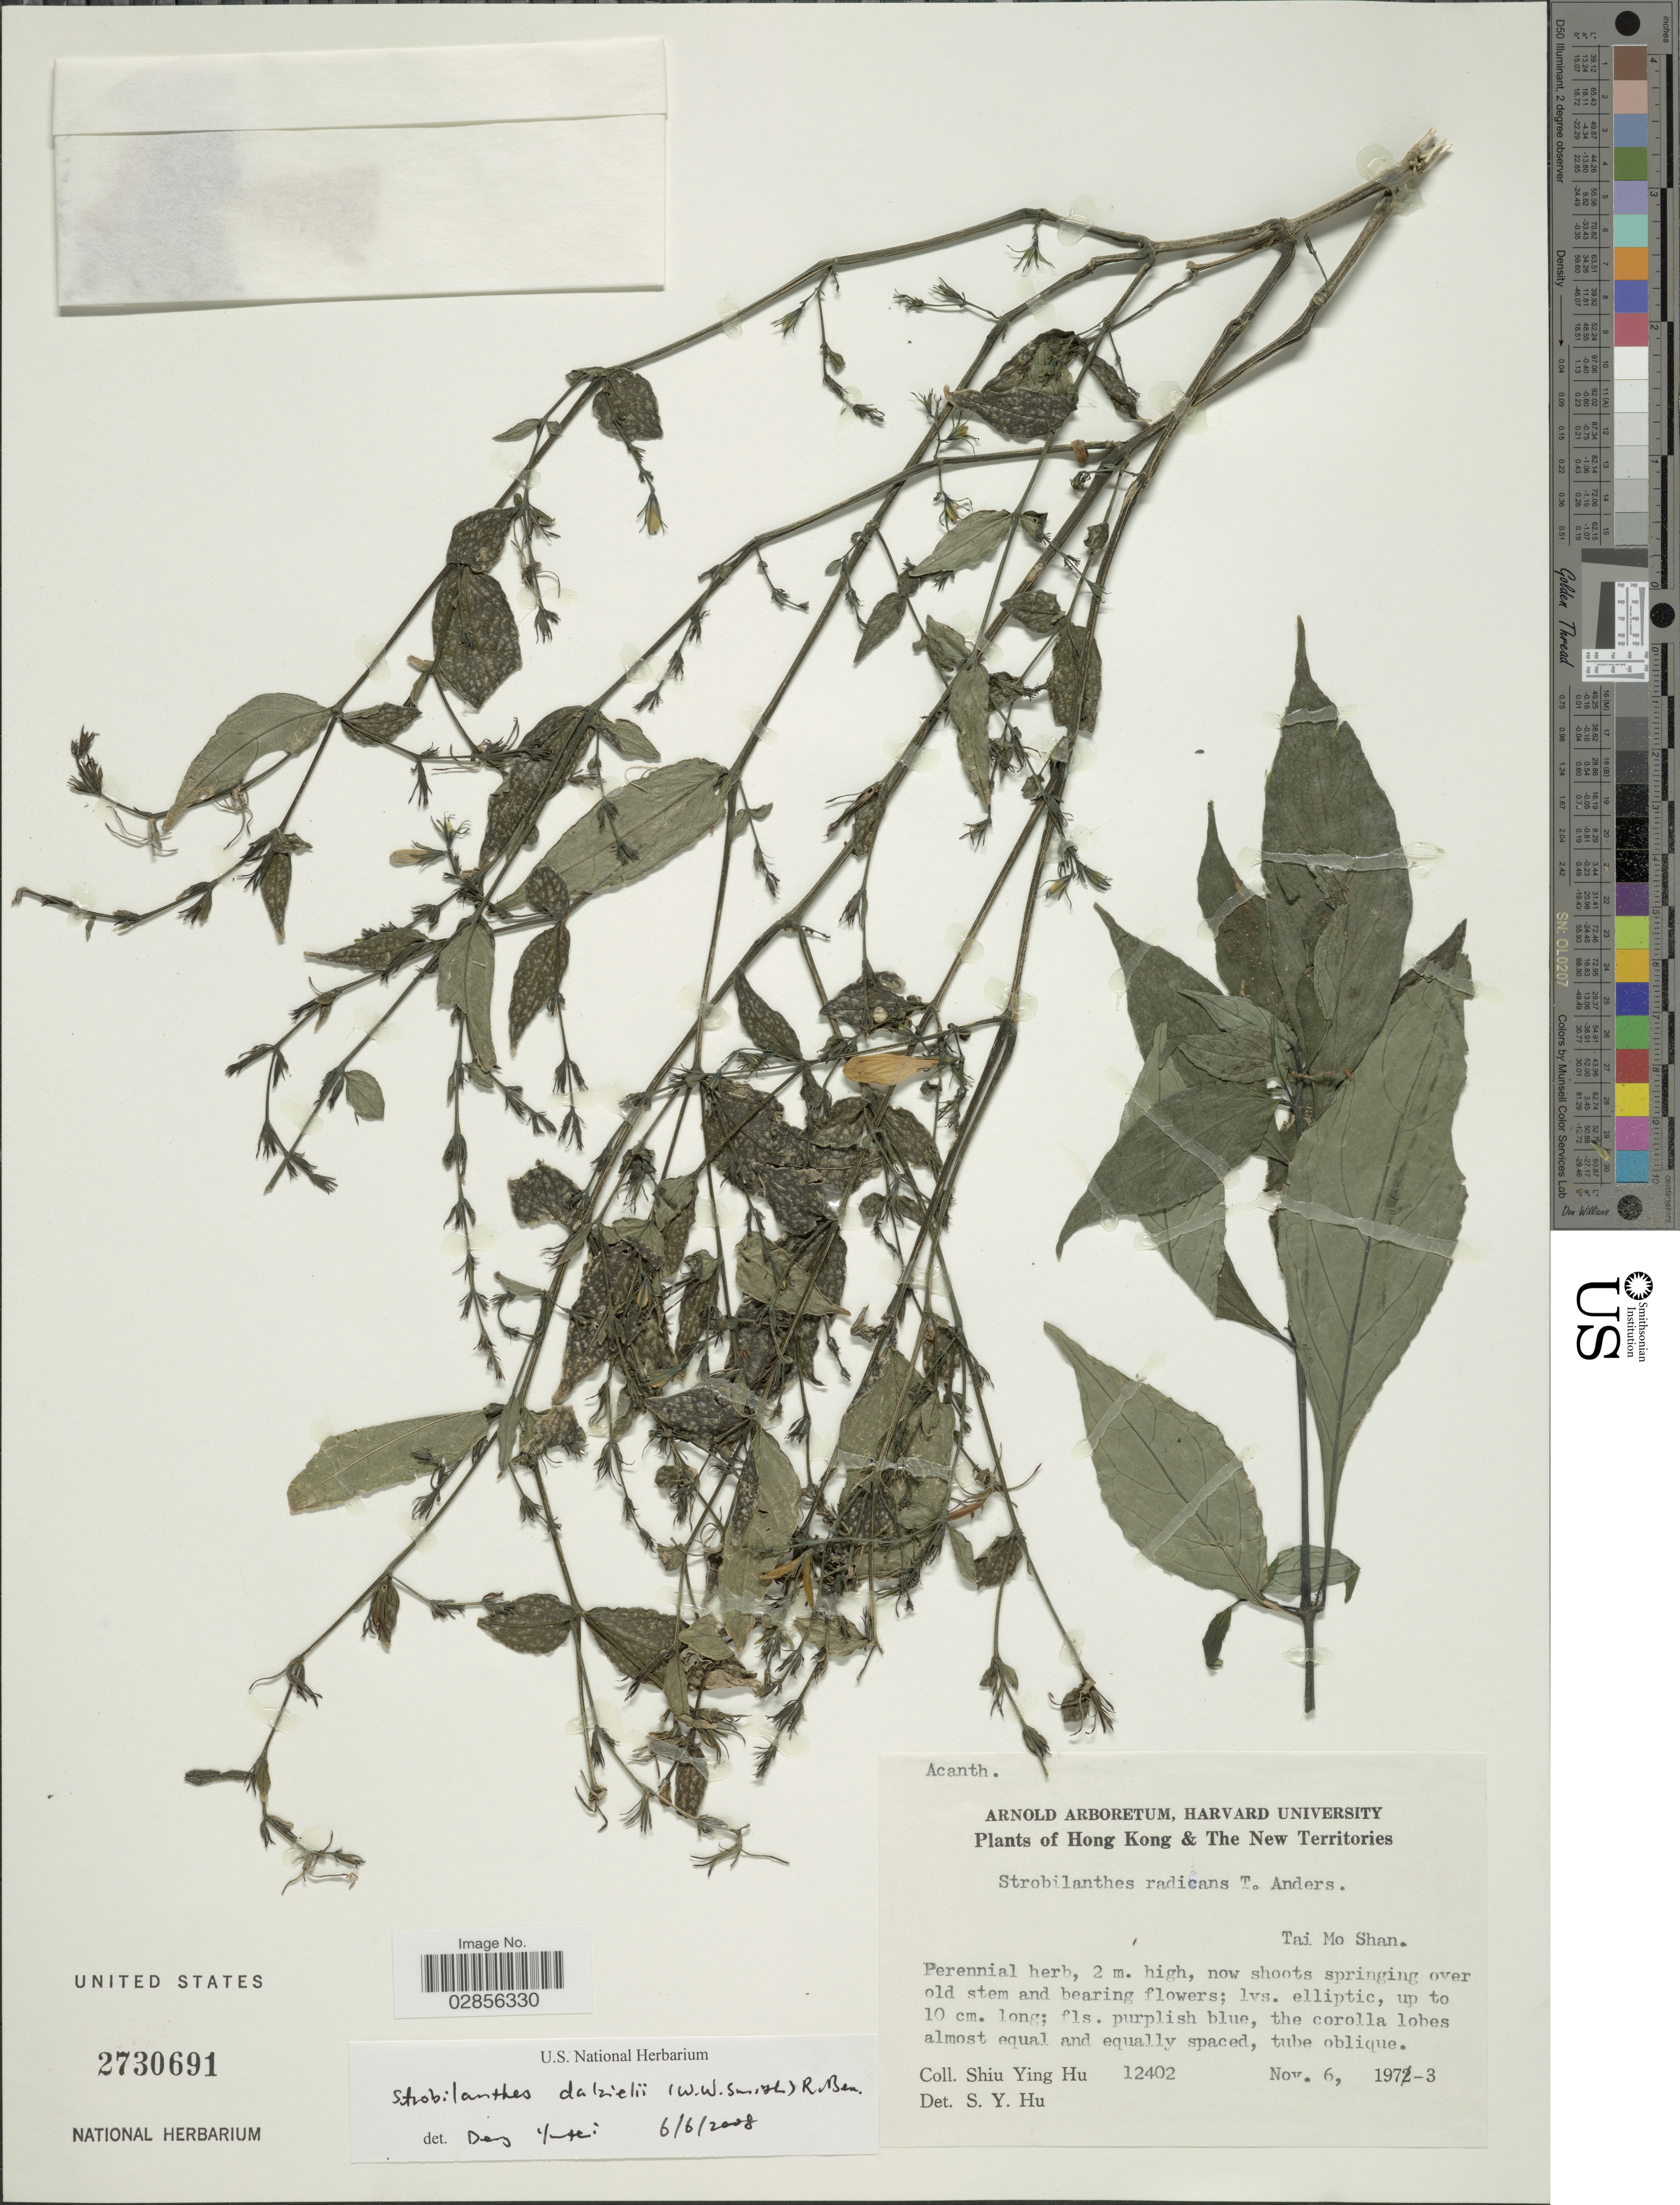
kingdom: Plantae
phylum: Tracheophyta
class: Magnoliopsida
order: Lamiales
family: Acanthaceae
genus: Strobilanthes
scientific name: Strobilanthes dalzielii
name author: T. Anderson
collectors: S. Y. Hu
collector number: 12402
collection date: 1973-11-06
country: China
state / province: Hong Kong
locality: Hong Kong & The New Territories. Tai Mo Shan.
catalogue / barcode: US 2730691